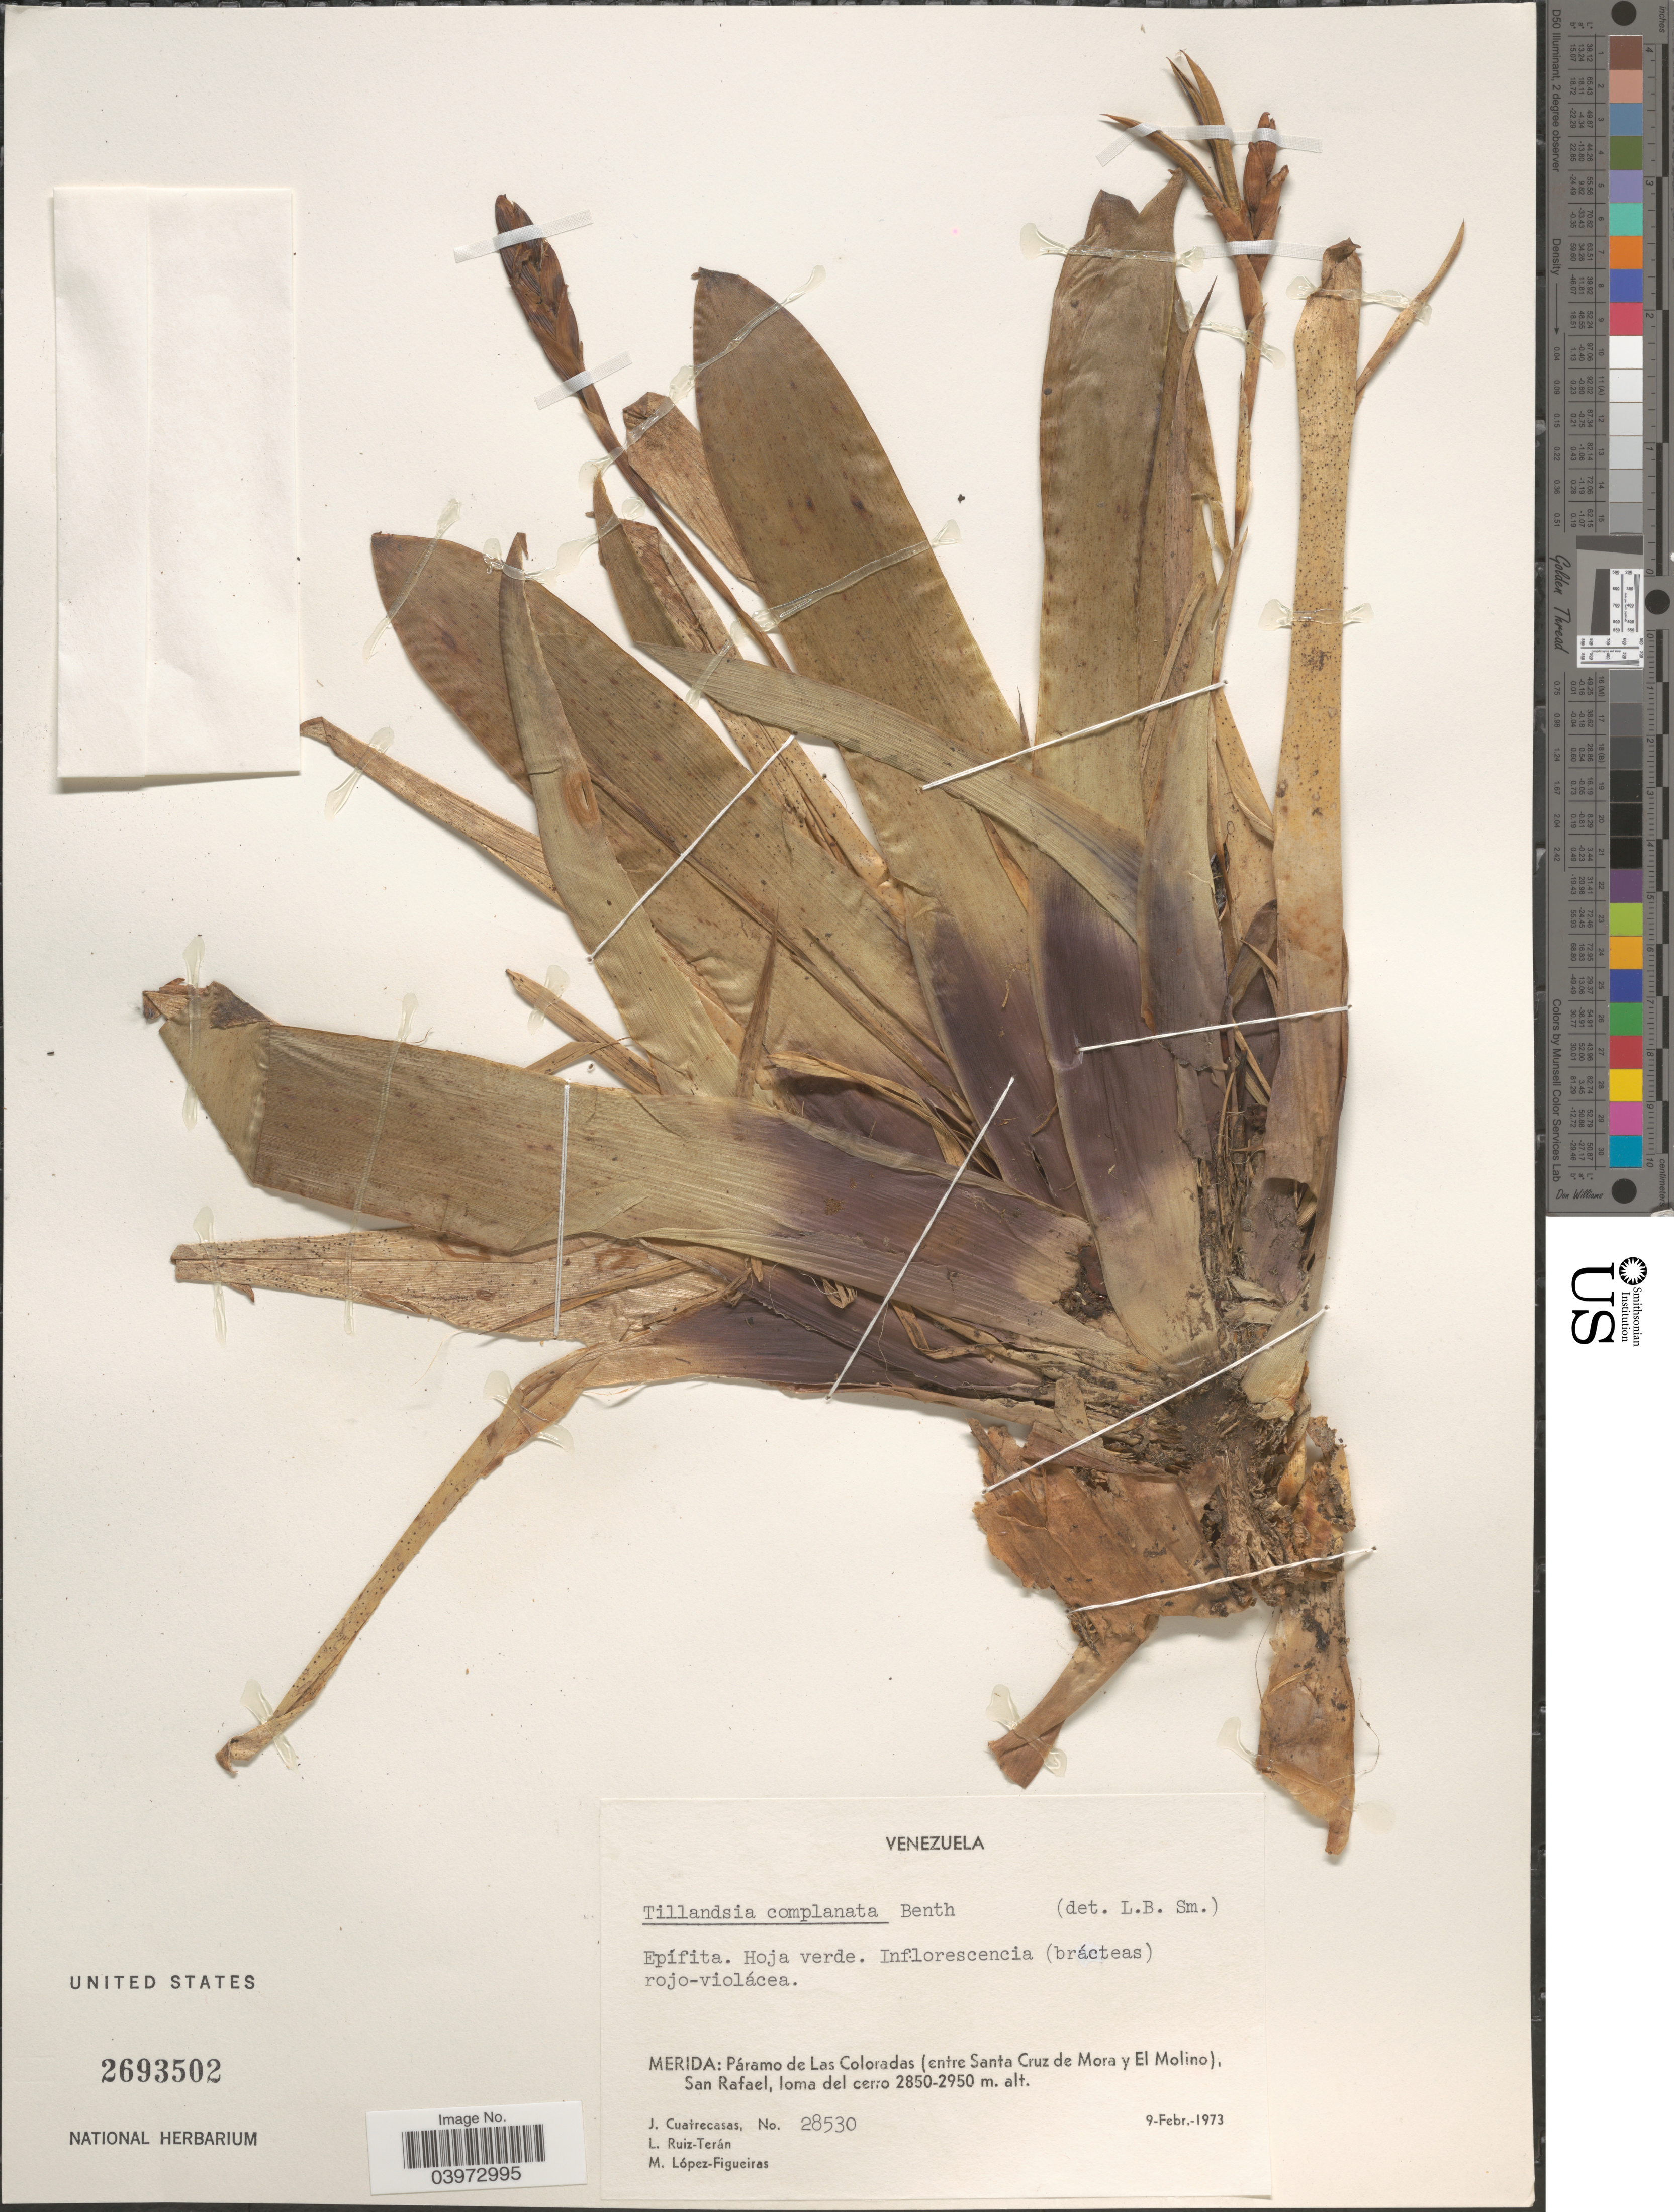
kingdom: Plantae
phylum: Tracheophyta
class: Liliopsida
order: Poales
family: Bromeliaceae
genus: Tillandsia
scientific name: Tillandsia complanata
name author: Benth.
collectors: J. Cuatrecasas, L. E. Ruíz-Terán & M. López Figueiras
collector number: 28530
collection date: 1973-02-09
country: Venezuela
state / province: Merida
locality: Páramo de Las Coloradas (entre Santa Cruz de Mora y El Molino), San Rafael.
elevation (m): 2850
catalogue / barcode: US 2693502